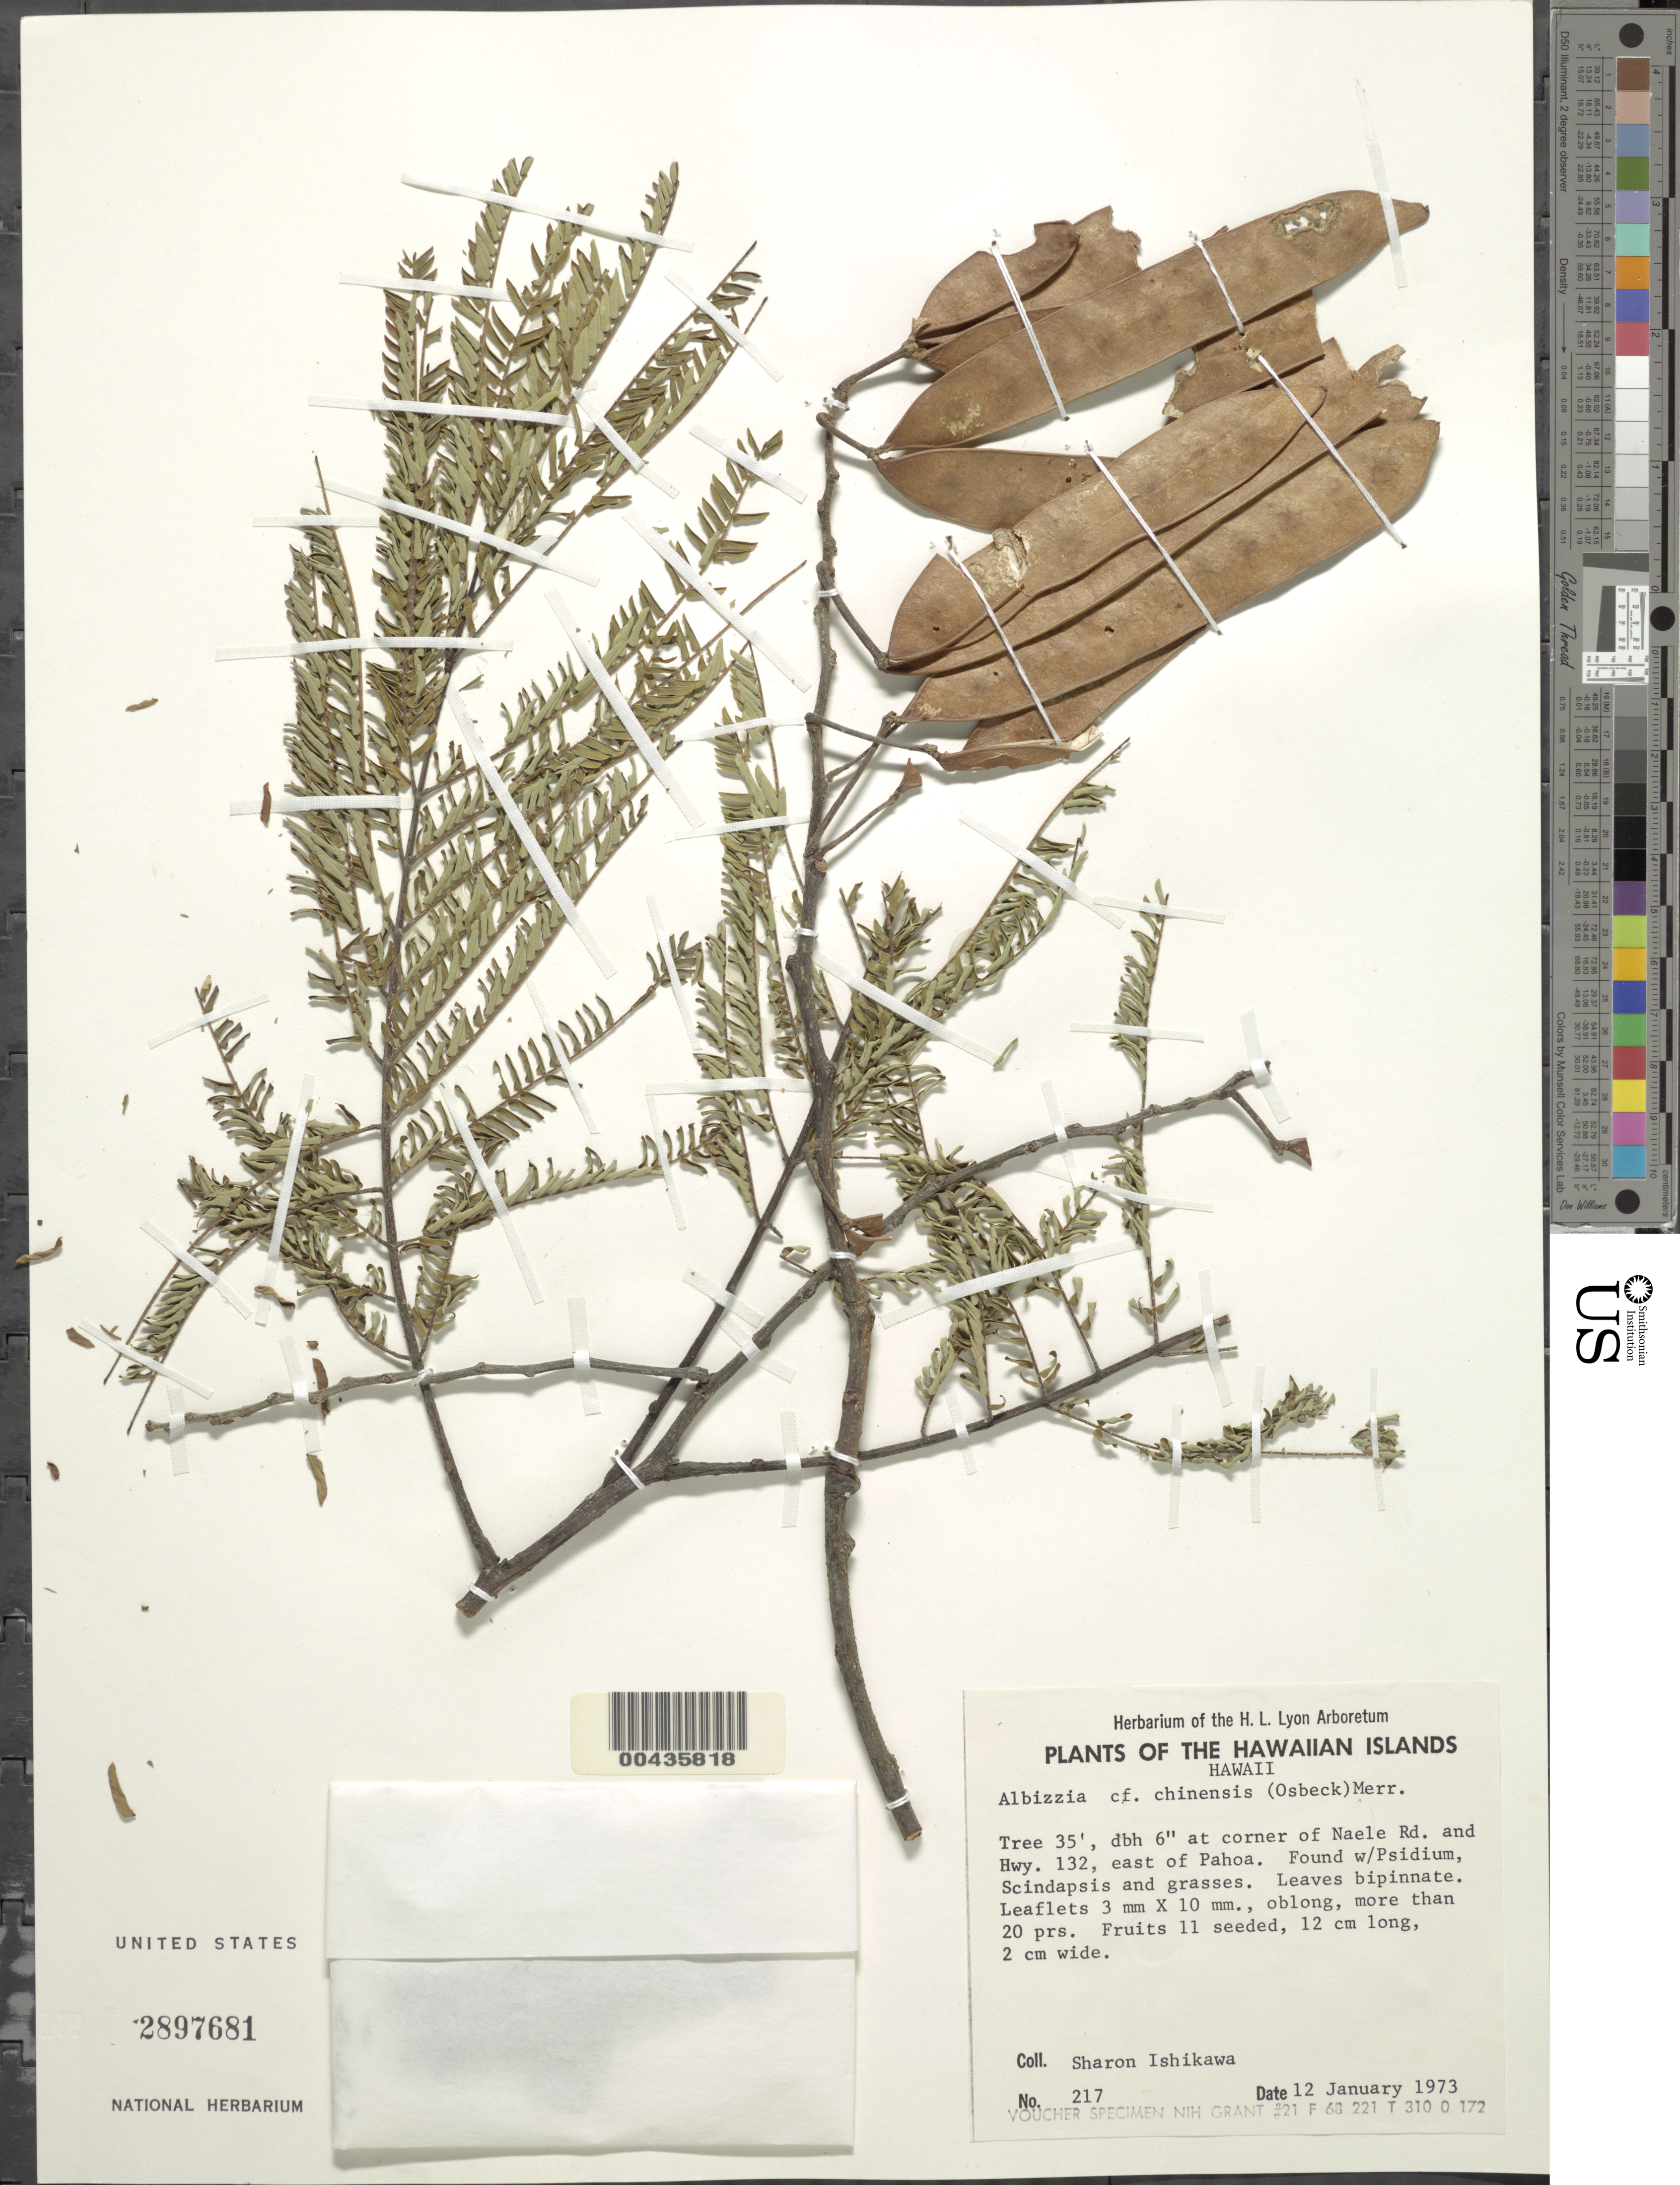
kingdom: Plantae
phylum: Tracheophyta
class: Magnoliopsida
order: Fabales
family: Fabaceae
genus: Albizia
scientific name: Albizia chinensis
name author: (Osbeck) Merr.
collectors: S. S. Ishikawa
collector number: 217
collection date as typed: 12 Jan 1973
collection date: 1973-01-12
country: United States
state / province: Hawaii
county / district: Hawaii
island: Hawaii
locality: at corner of Naele Rd. and Hwy. 132, E of Pahoa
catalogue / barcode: US 2897681